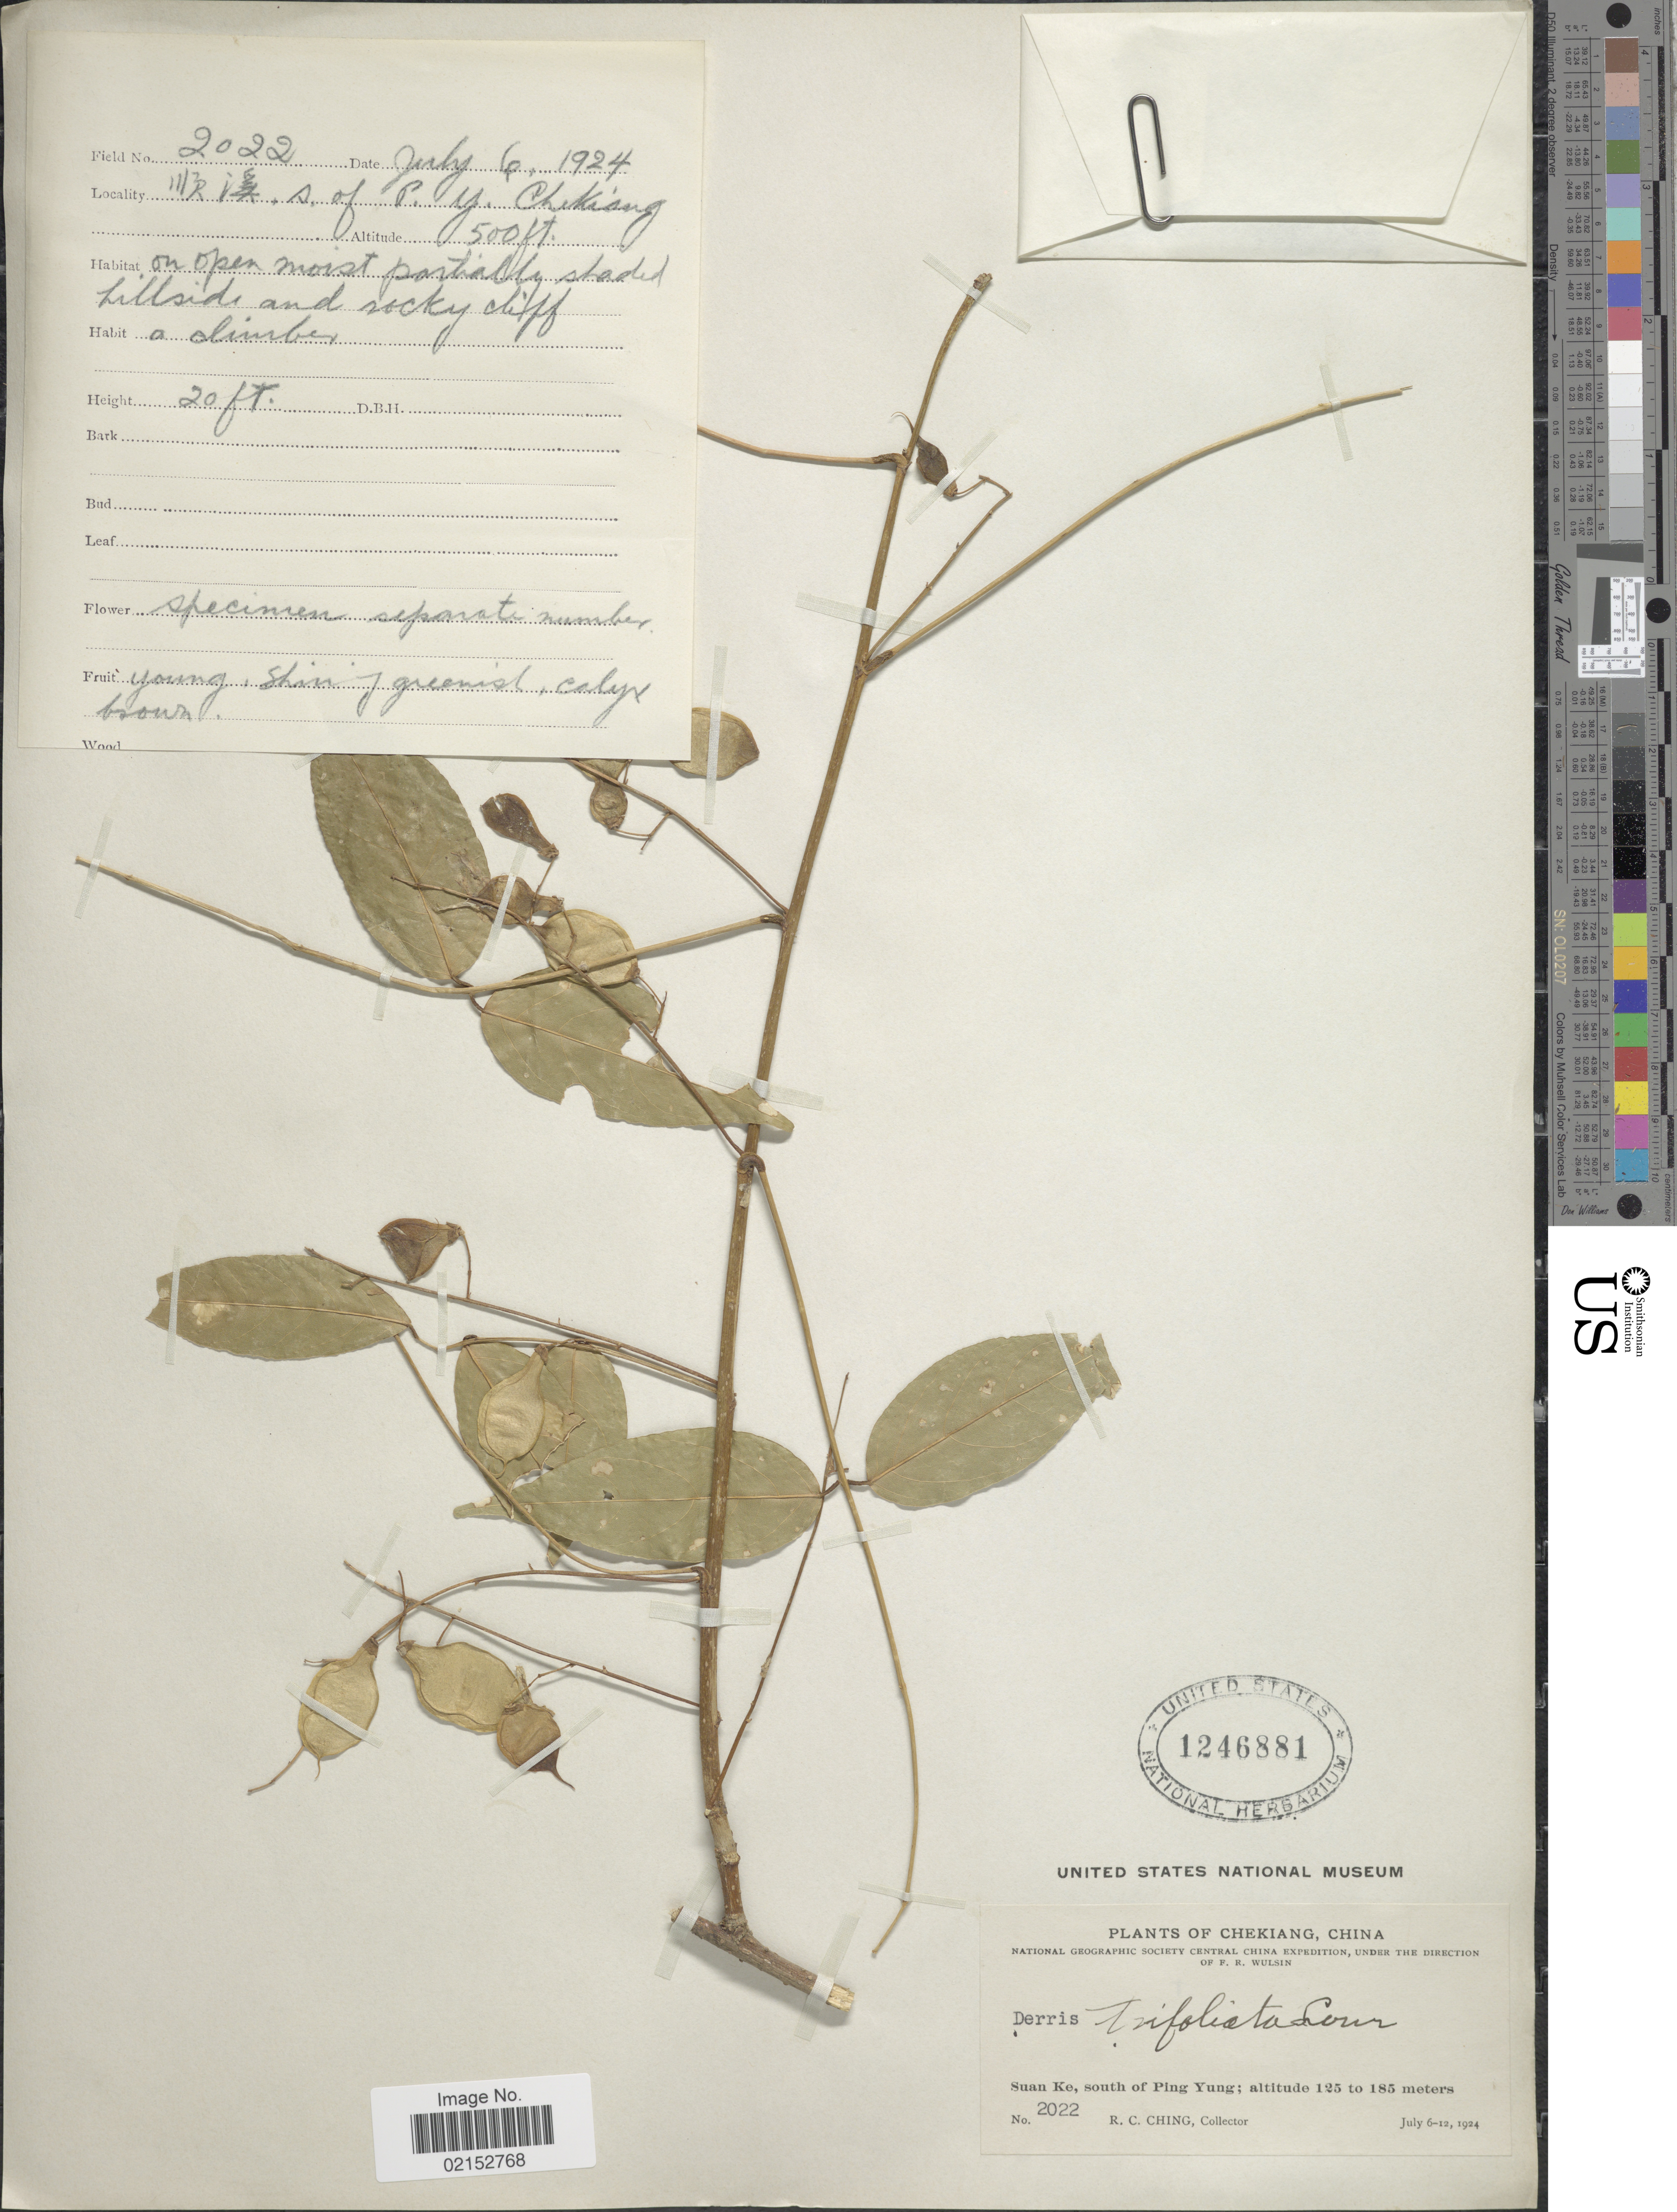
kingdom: Plantae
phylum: Tracheophyta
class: Magnoliopsida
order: Fabales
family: Fabaceae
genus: Derris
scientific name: Derris trifoliata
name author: Lour.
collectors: R. C. Ching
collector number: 2022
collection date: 1924-07-06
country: China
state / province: Zhejiang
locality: Chekiang, Suan Ke, south of Ping Yung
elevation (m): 125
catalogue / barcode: US 1246881